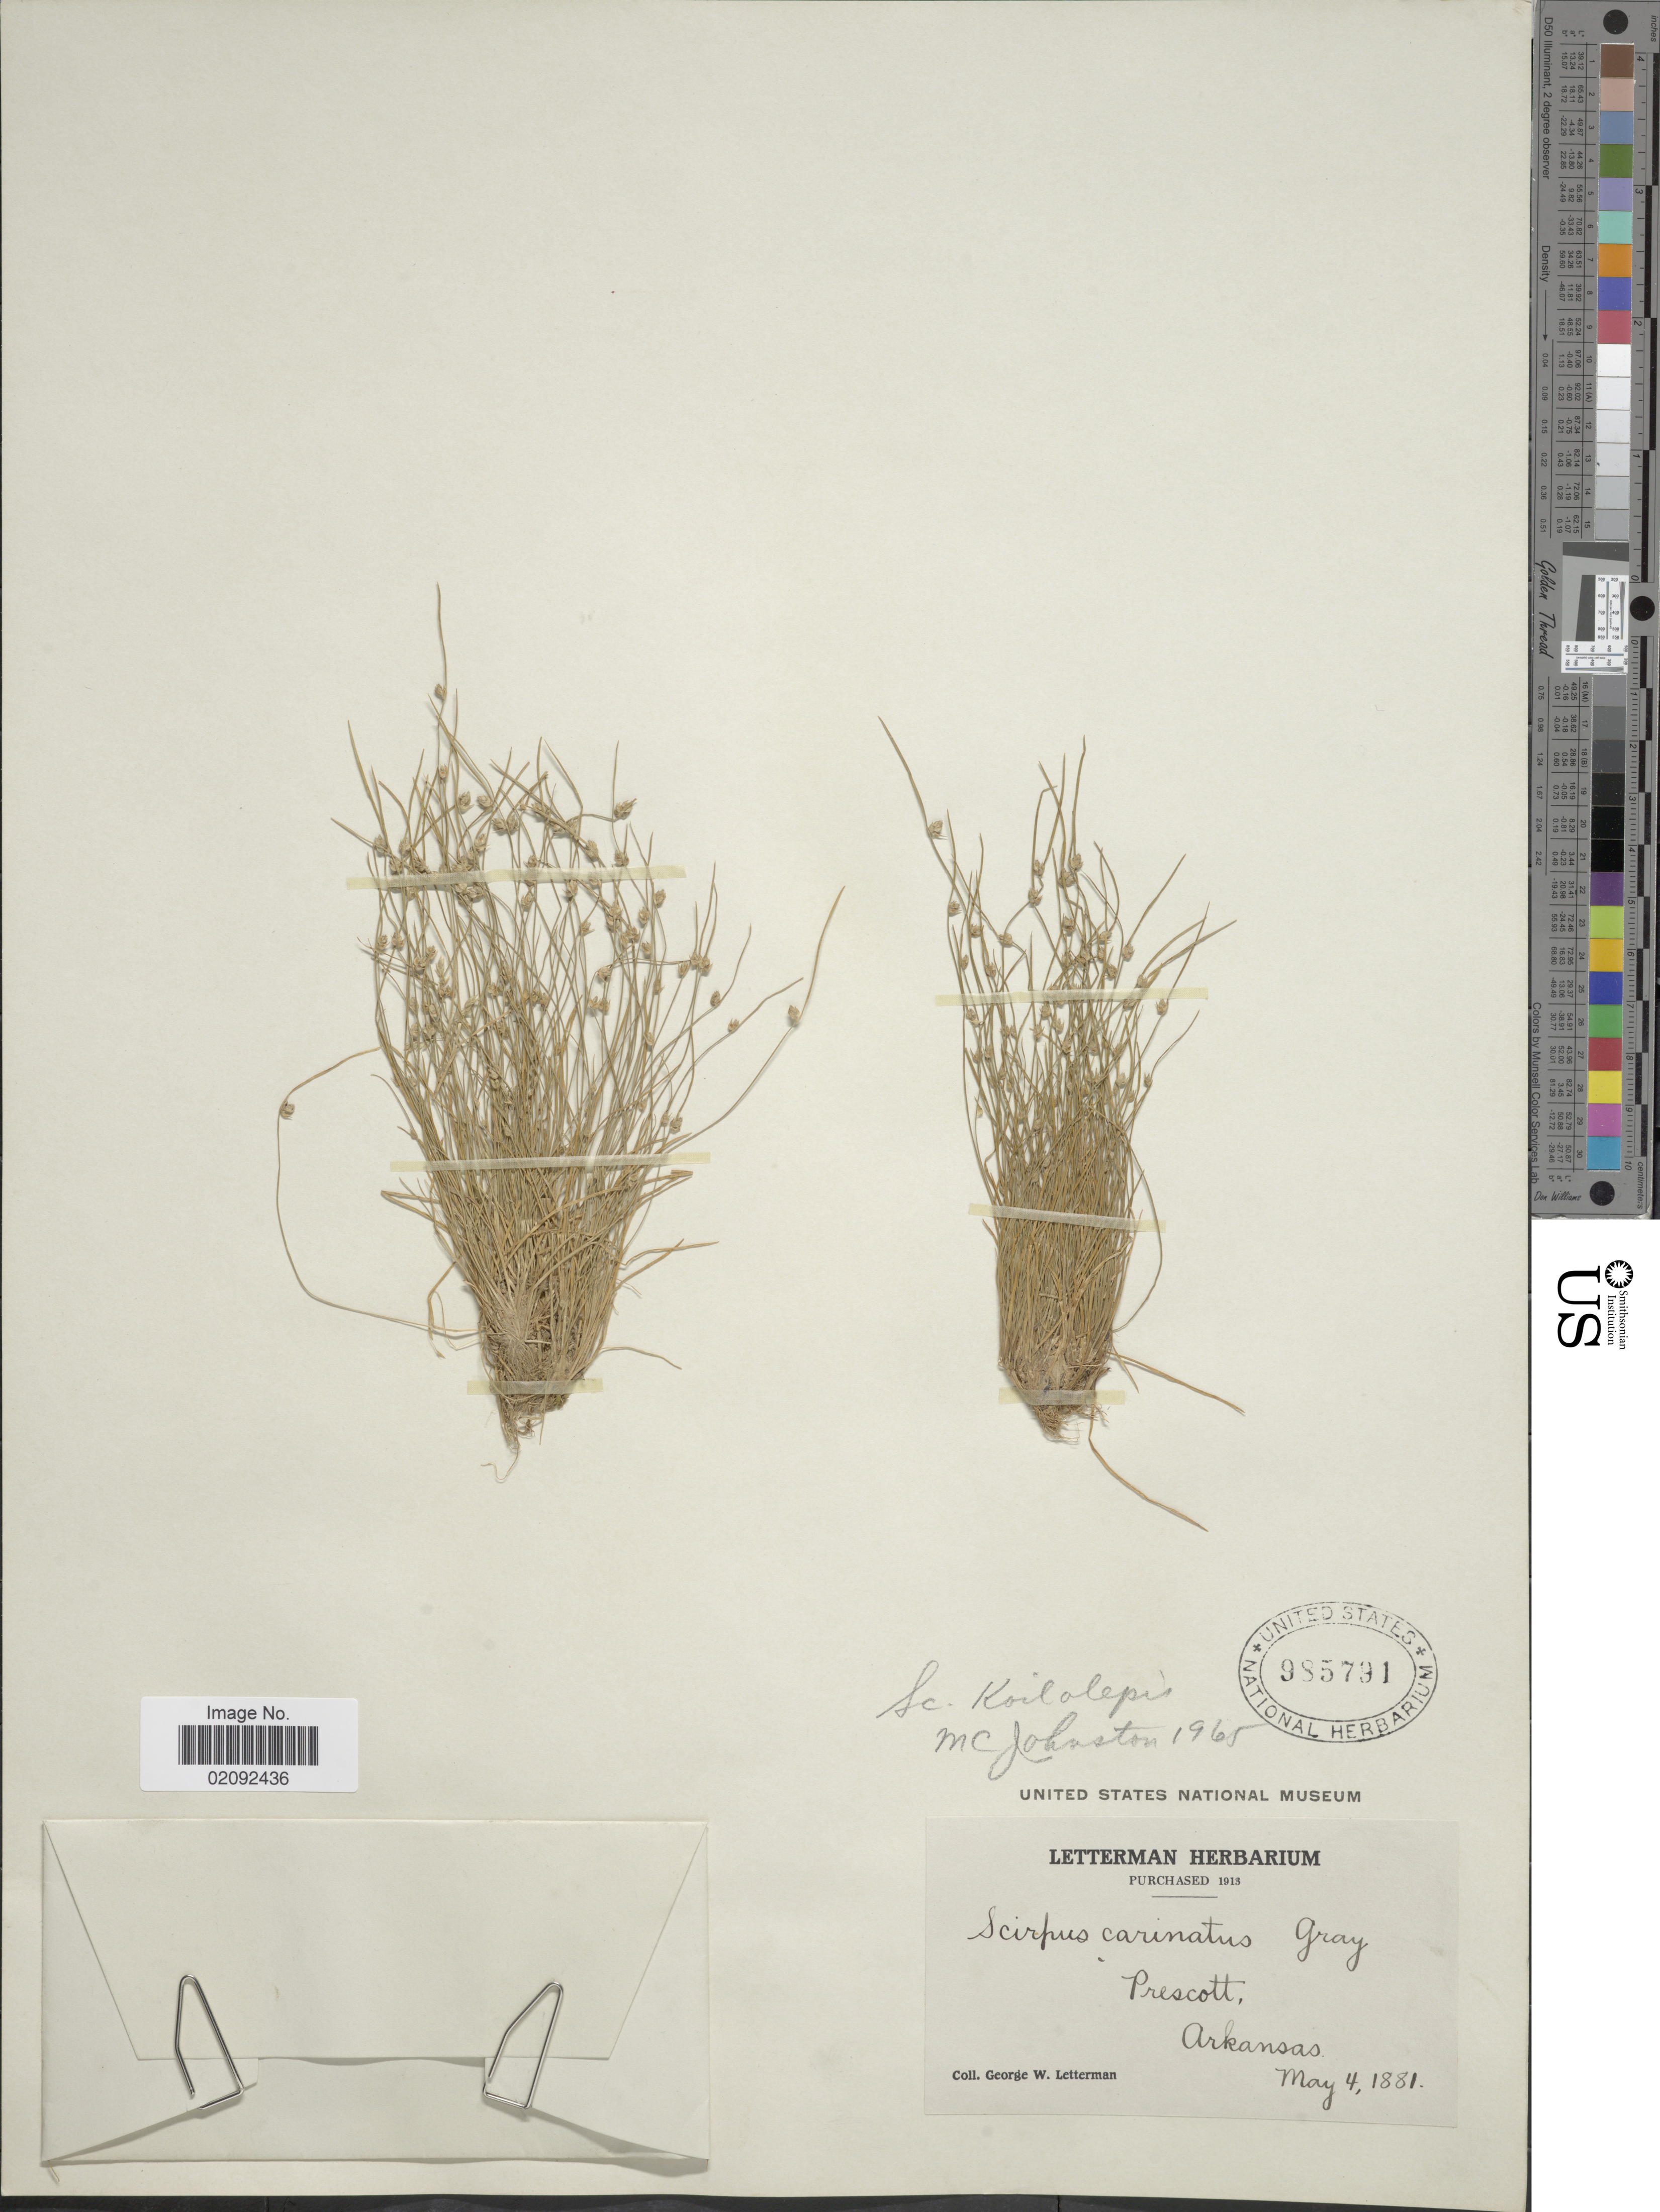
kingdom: Plantae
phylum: Tracheophyta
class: Liliopsida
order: Poales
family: Cyperaceae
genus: Isolepis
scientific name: Isolepis carinata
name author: Hook. & Arn. ex Torr.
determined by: Strong, M. T., (US), Smithsonian Institution - National Museum of Natural History (UNITED STATES)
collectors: G. W. Letterman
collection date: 1881-05-04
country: United States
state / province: Arkansas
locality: Prescott.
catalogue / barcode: US 985791